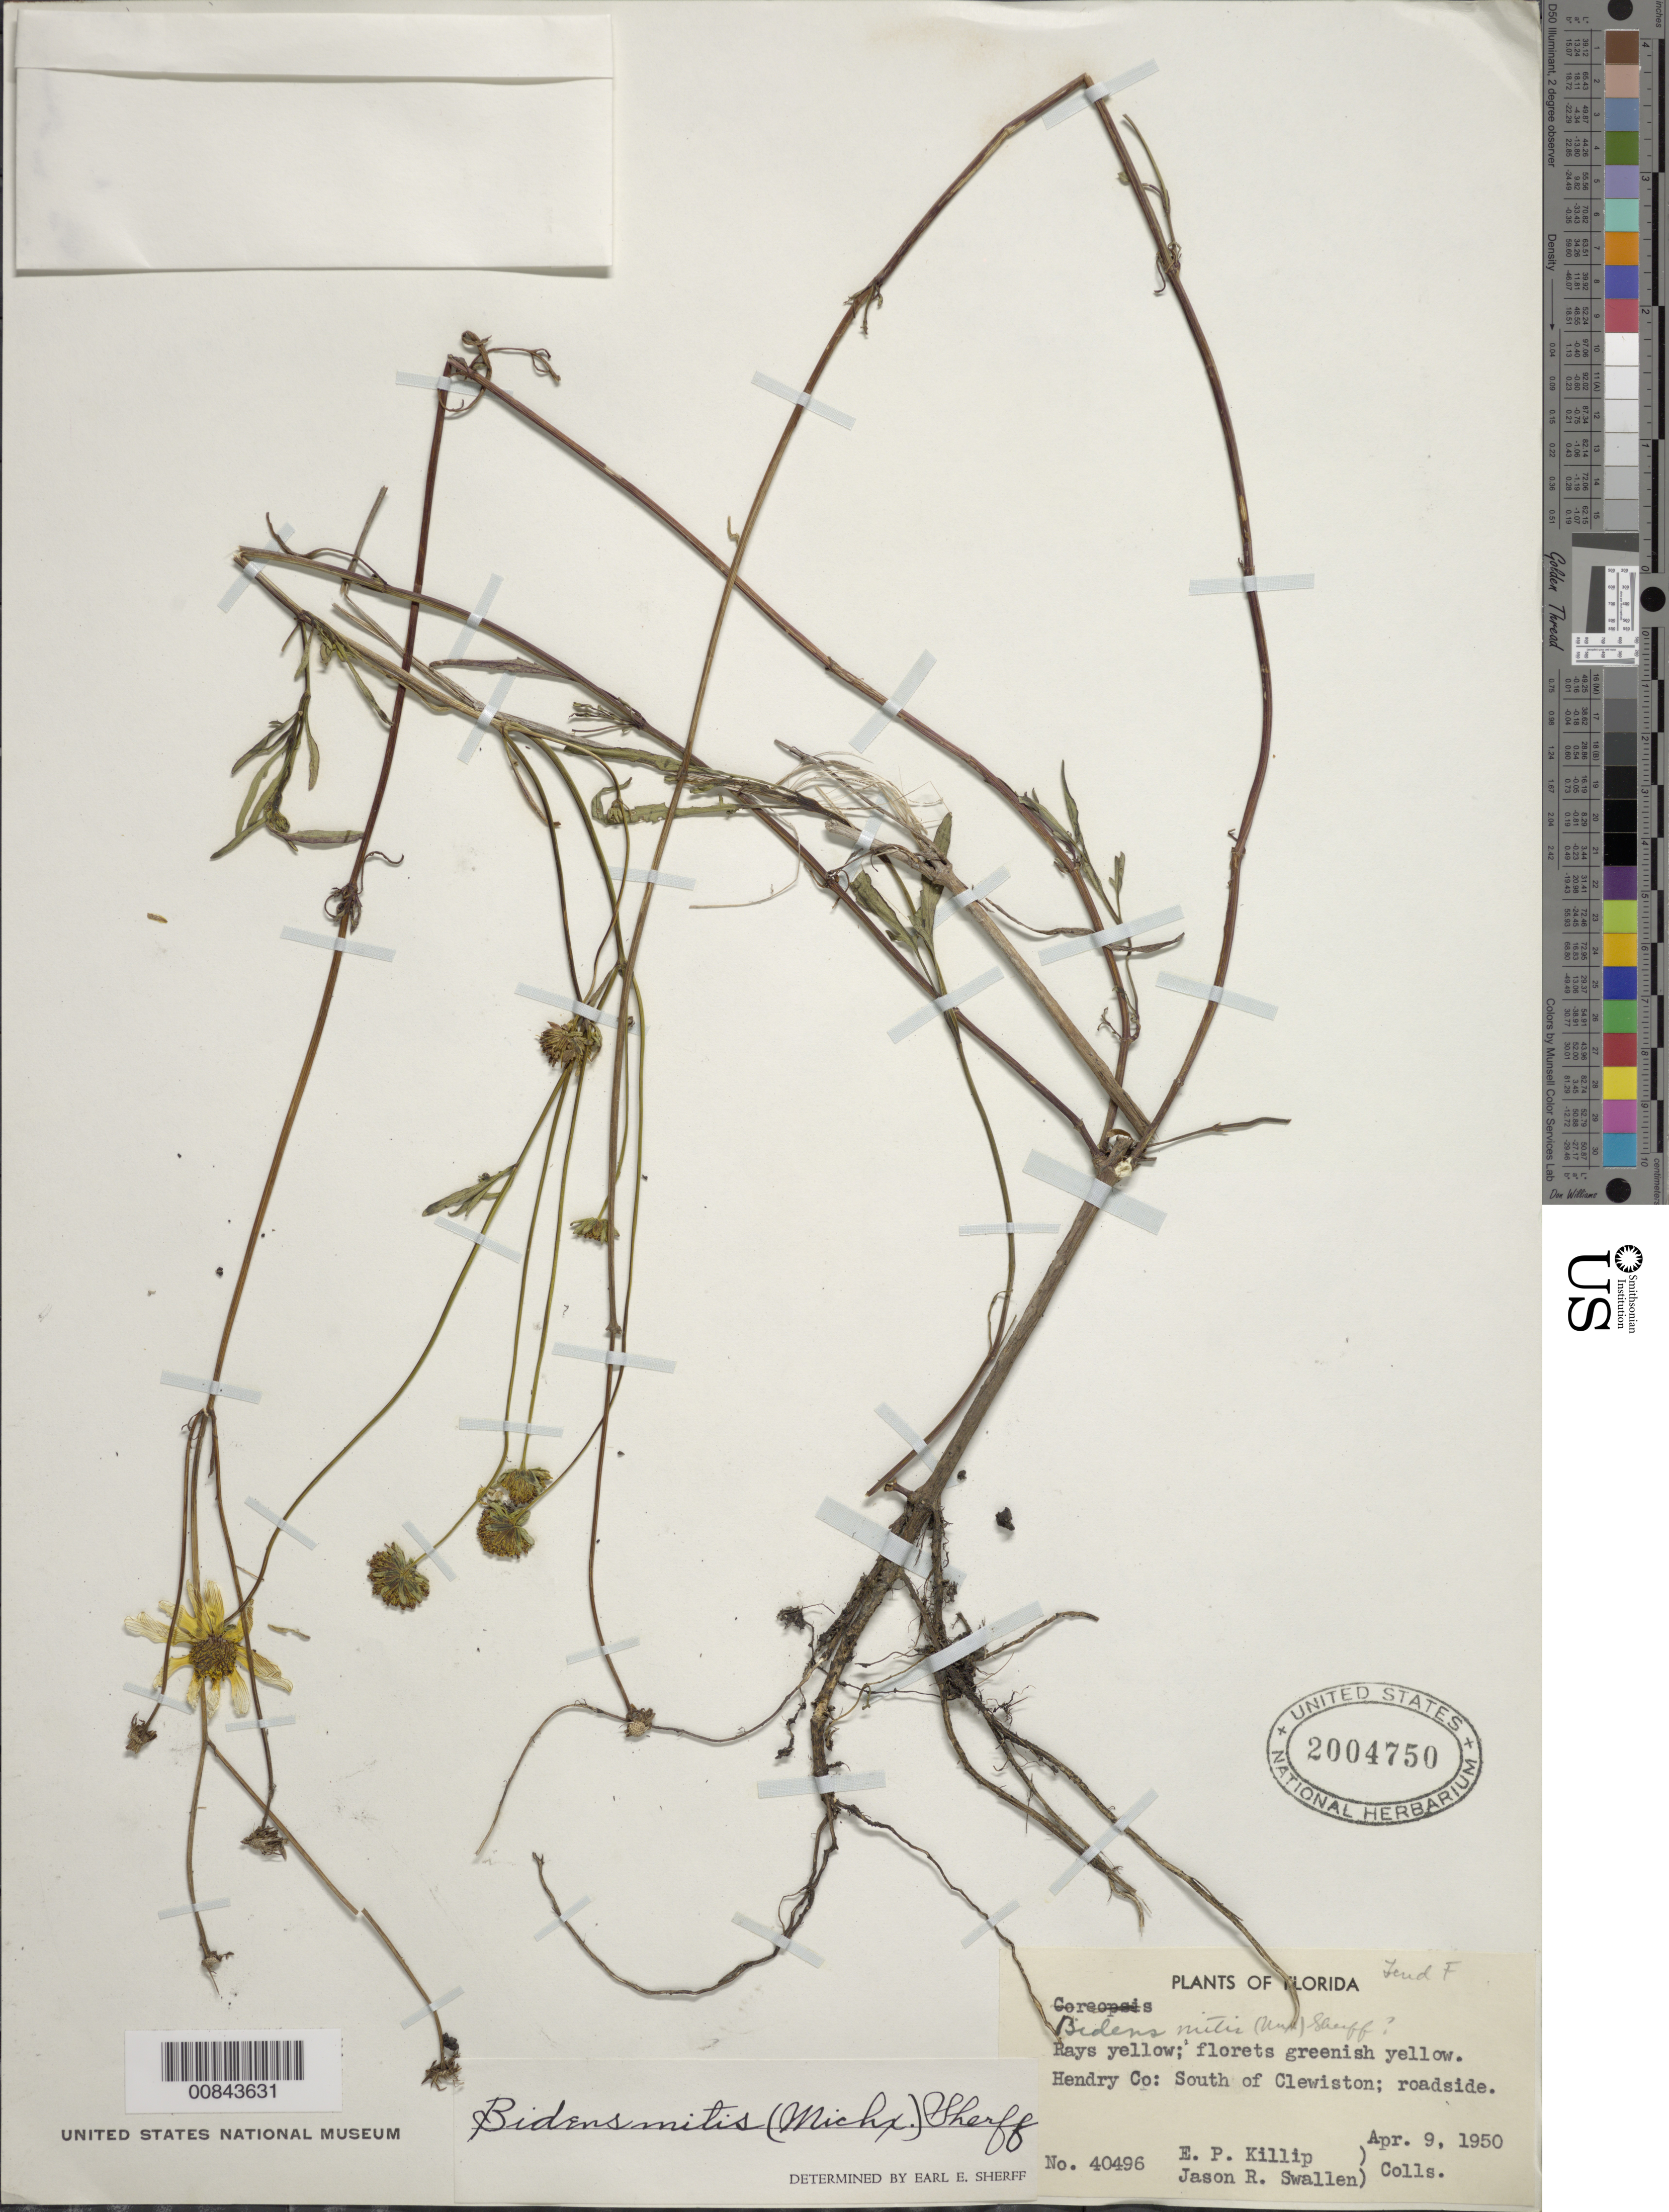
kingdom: Plantae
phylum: Tracheophyta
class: Magnoliopsida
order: Asterales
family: Asteraceae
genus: Bidens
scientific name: Bidens mitis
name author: (Michx.) Sherff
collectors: E. P. Killip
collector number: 40496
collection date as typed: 09 Apr 1950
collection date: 1950-04-09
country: United States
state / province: Florida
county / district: Hendry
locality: S of Clewiston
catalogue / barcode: US 2004750